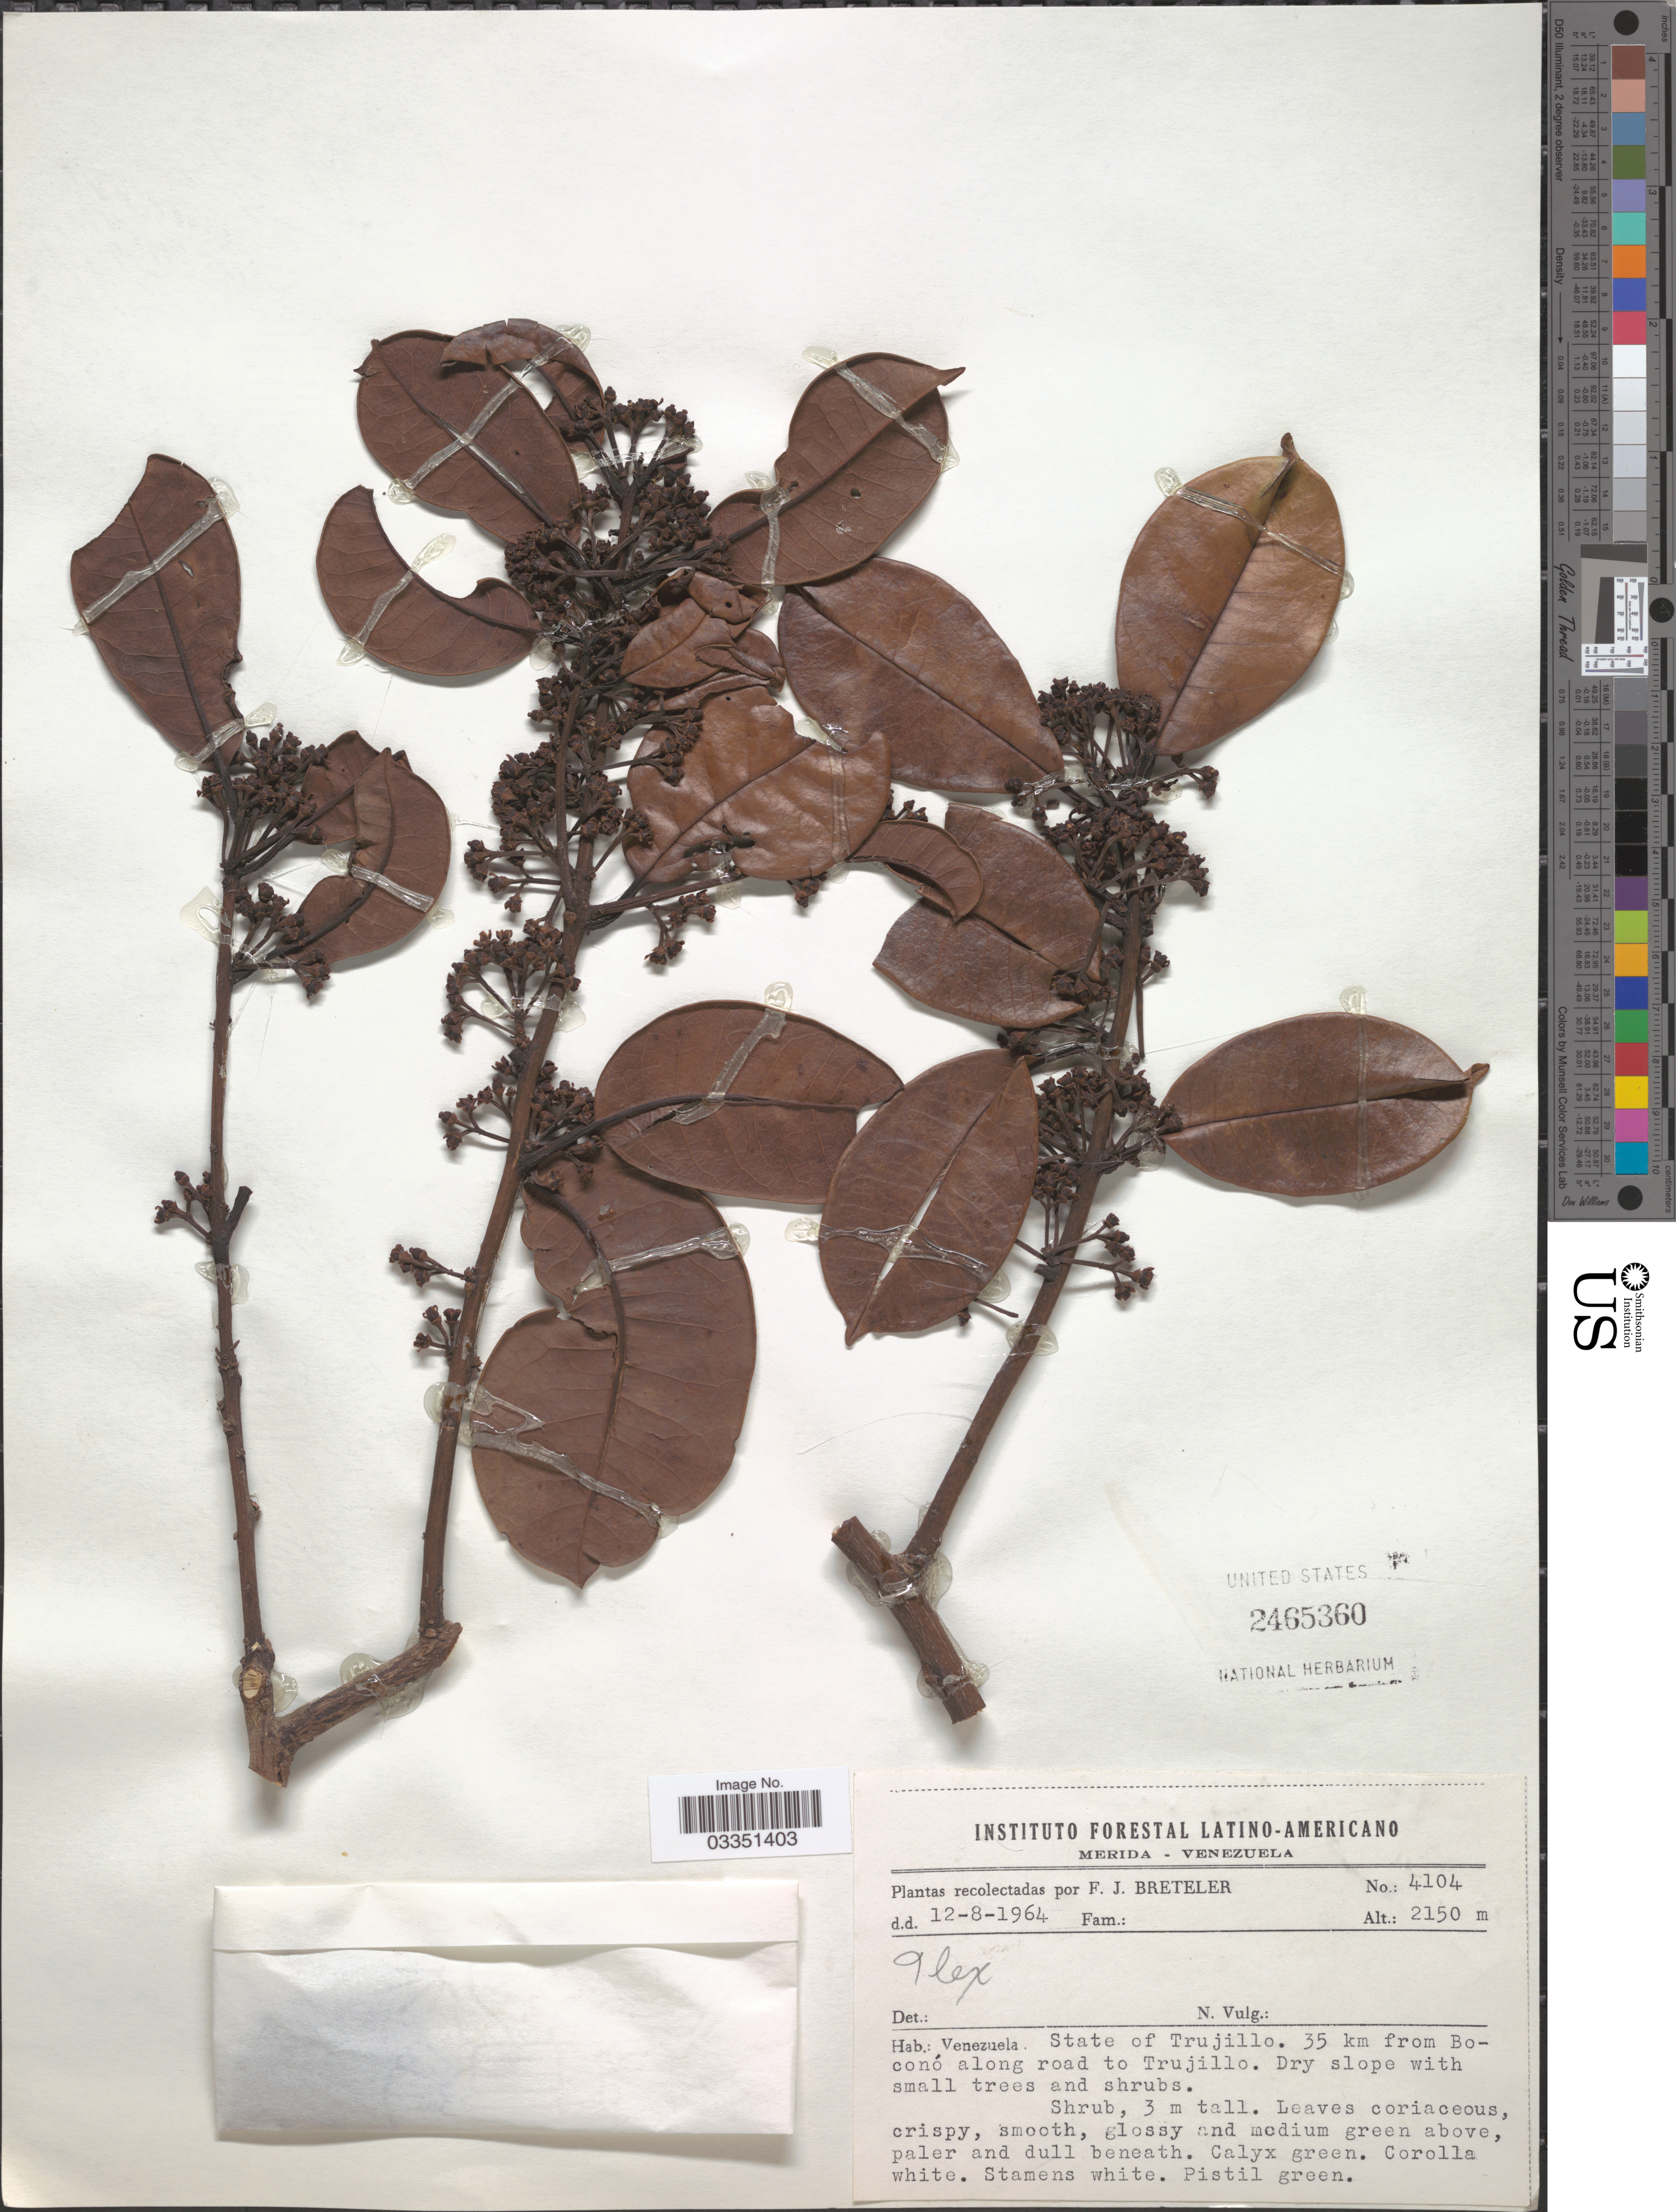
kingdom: Plantae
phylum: Tracheophyta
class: Magnoliopsida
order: Aquifoliales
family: Aquifoliaceae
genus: Ilex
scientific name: Ilex sp.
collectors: F. J. Breteler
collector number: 4104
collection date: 1964-08-12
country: Venezuela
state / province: Trujillo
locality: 35 km from Boconó along road to Trujillo.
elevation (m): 2150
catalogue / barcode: US 2465360